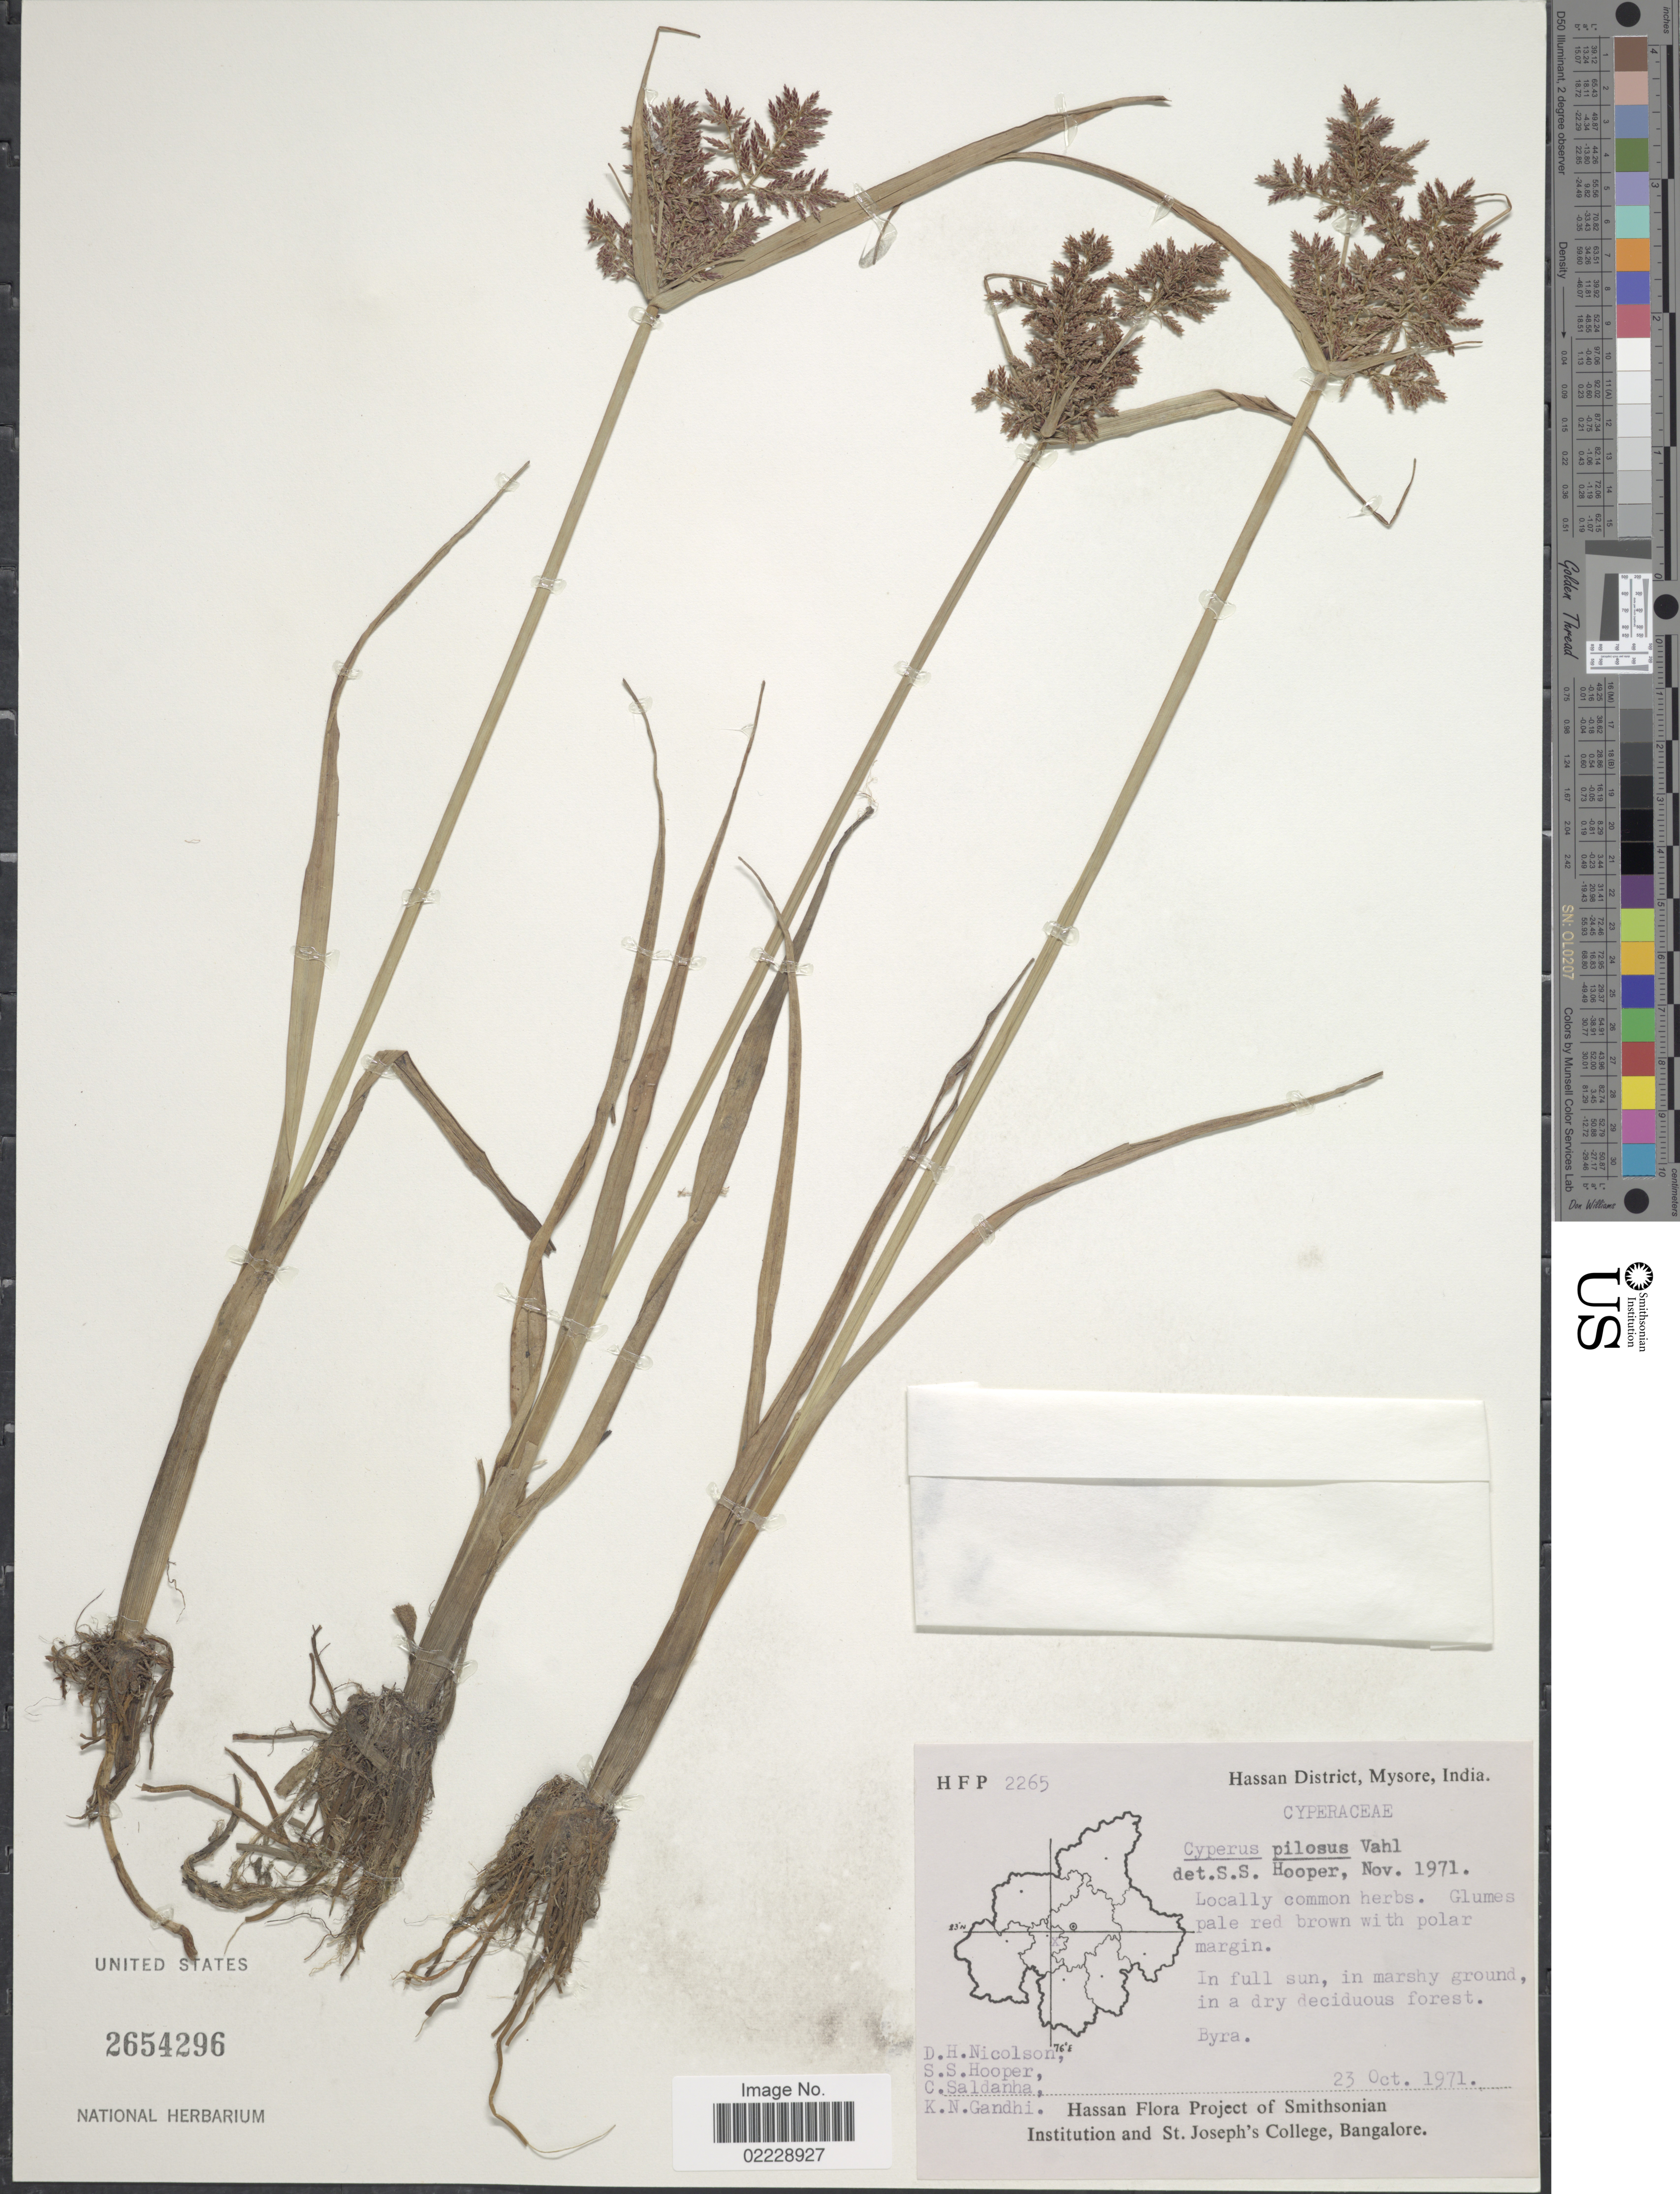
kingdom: Plantae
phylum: Tracheophyta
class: Liliopsida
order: Poales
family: Cyperaceae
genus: Cyperus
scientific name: Cyperus pilosus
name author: Vahl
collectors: D. H. Nicolson, S. S. Hooper, C. Saldanha & K. N. Gandhi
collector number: HFP2265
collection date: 1971-10-23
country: India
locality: Hassan District, Mysore. Byra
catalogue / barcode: US 2654296